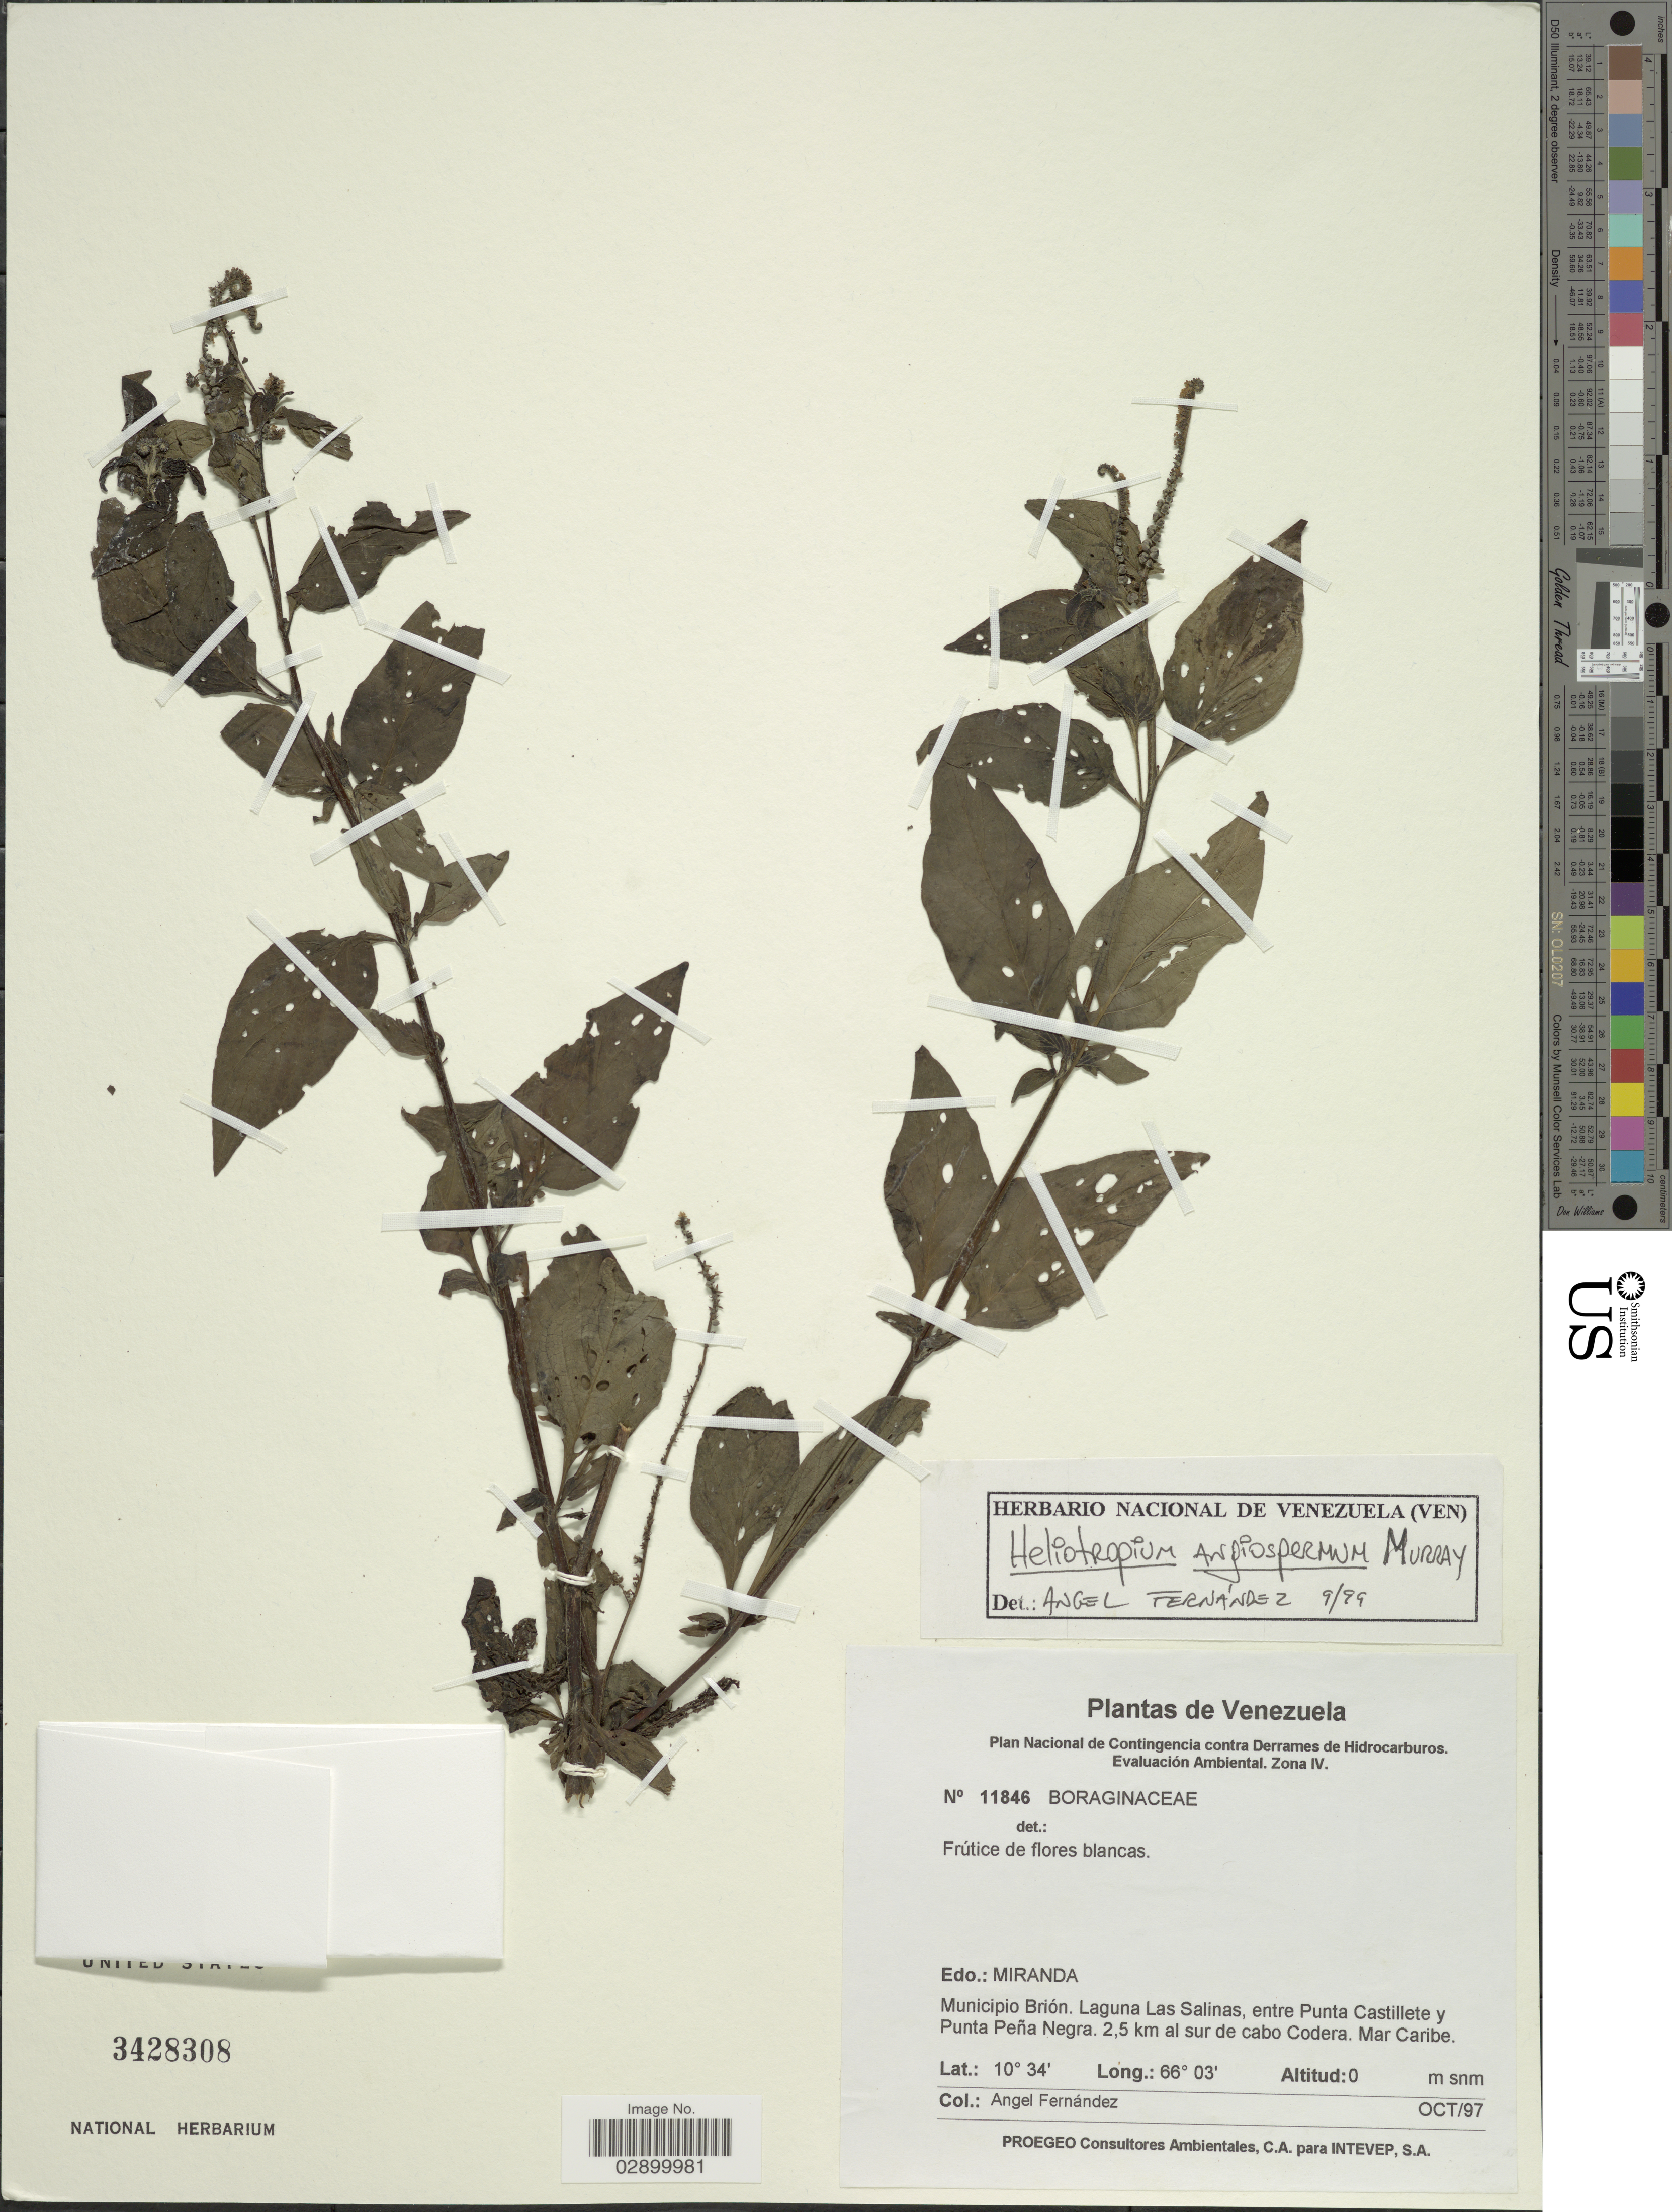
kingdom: Plantae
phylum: Tracheophyta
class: Magnoliopsida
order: Boraginales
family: Heliotropiaceae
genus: Heliotropium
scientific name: Heliotropium angiospermum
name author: Murray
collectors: Á. Fernández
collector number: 11846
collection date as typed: Transcribed d/m/y: /10/97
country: Venezuela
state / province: Miranda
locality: Municipio Brión. Laguna Las Salinas, entre Punta Castillete y Punta Peña Negra. 2.5 km al sur de cabo Codera. Mar Caribe.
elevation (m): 0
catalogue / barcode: US 3428308